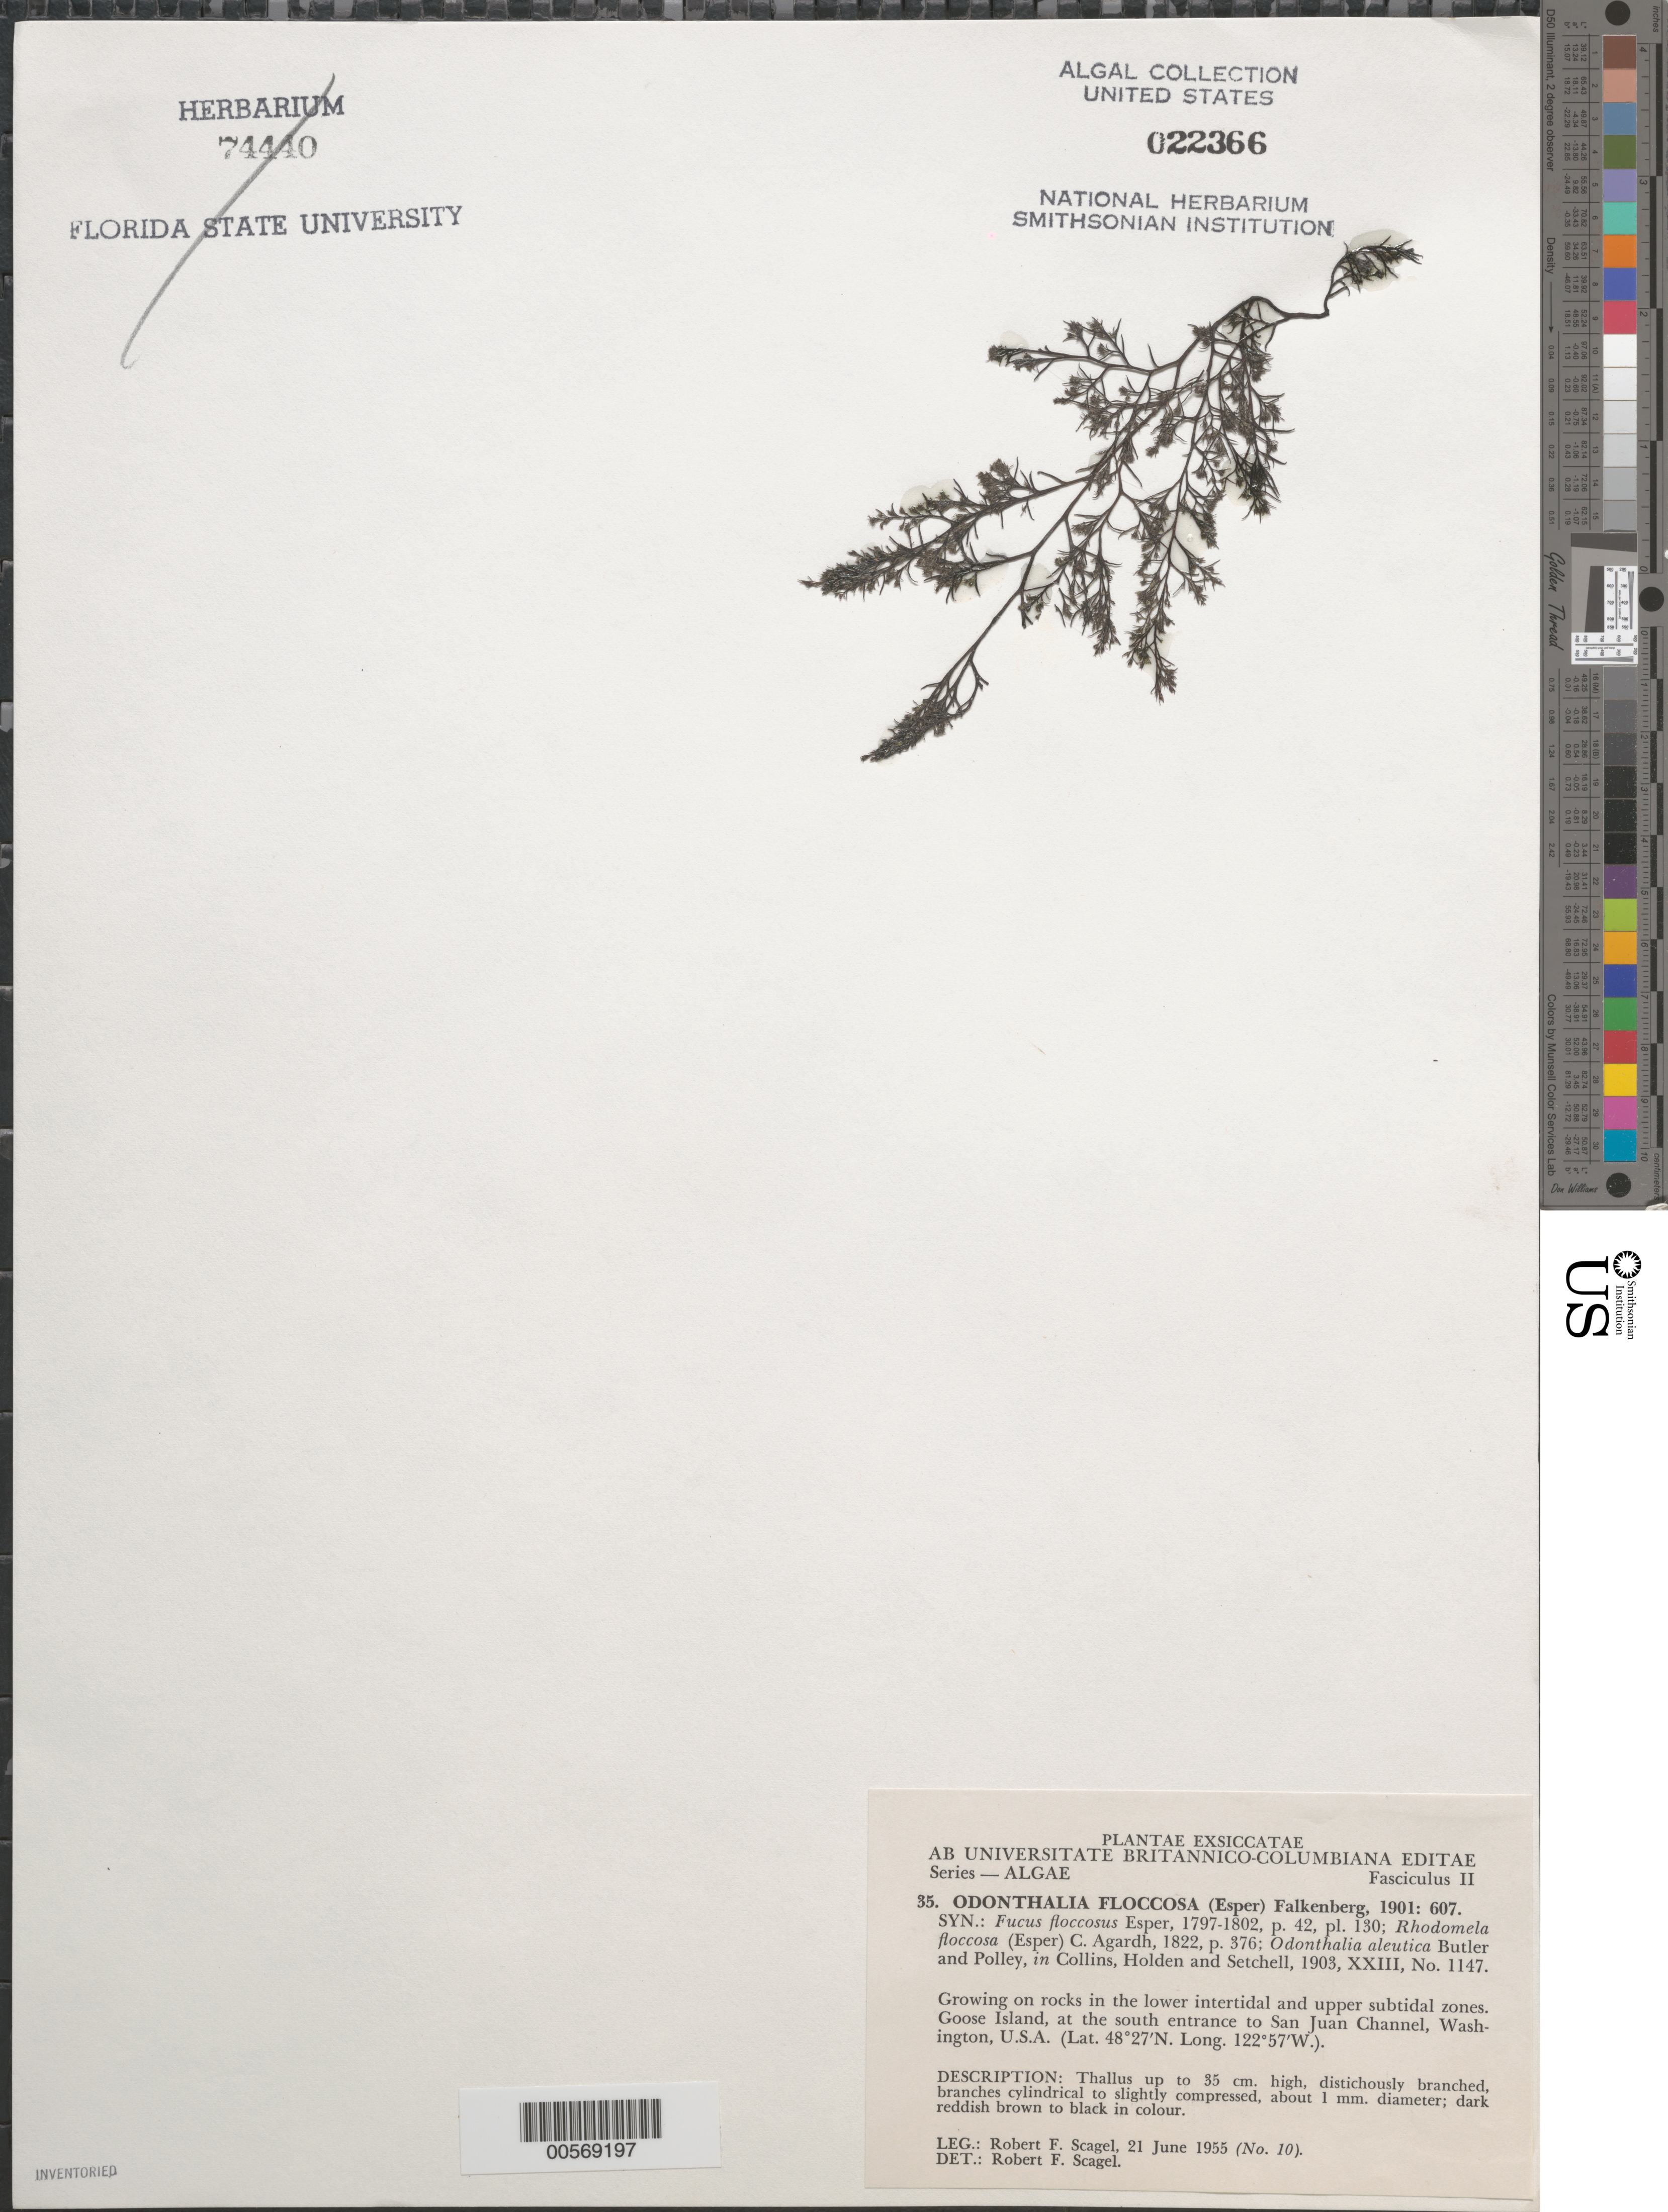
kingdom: Plantae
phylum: Rhodophyta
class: Florideophyceae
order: Ceramiales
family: Rhodomelaceae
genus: Odonthalia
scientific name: Odonthalia floccosa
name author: (Esper) Falkenb.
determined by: Scagel, R. F.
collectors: R. F. Scagel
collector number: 10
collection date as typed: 21 Jun 1955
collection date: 1955-06-21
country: United States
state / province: Washington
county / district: San Juan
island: Goose Island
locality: San Juan Channel south entrance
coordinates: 48 27' N, 122 57' W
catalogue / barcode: US 22366